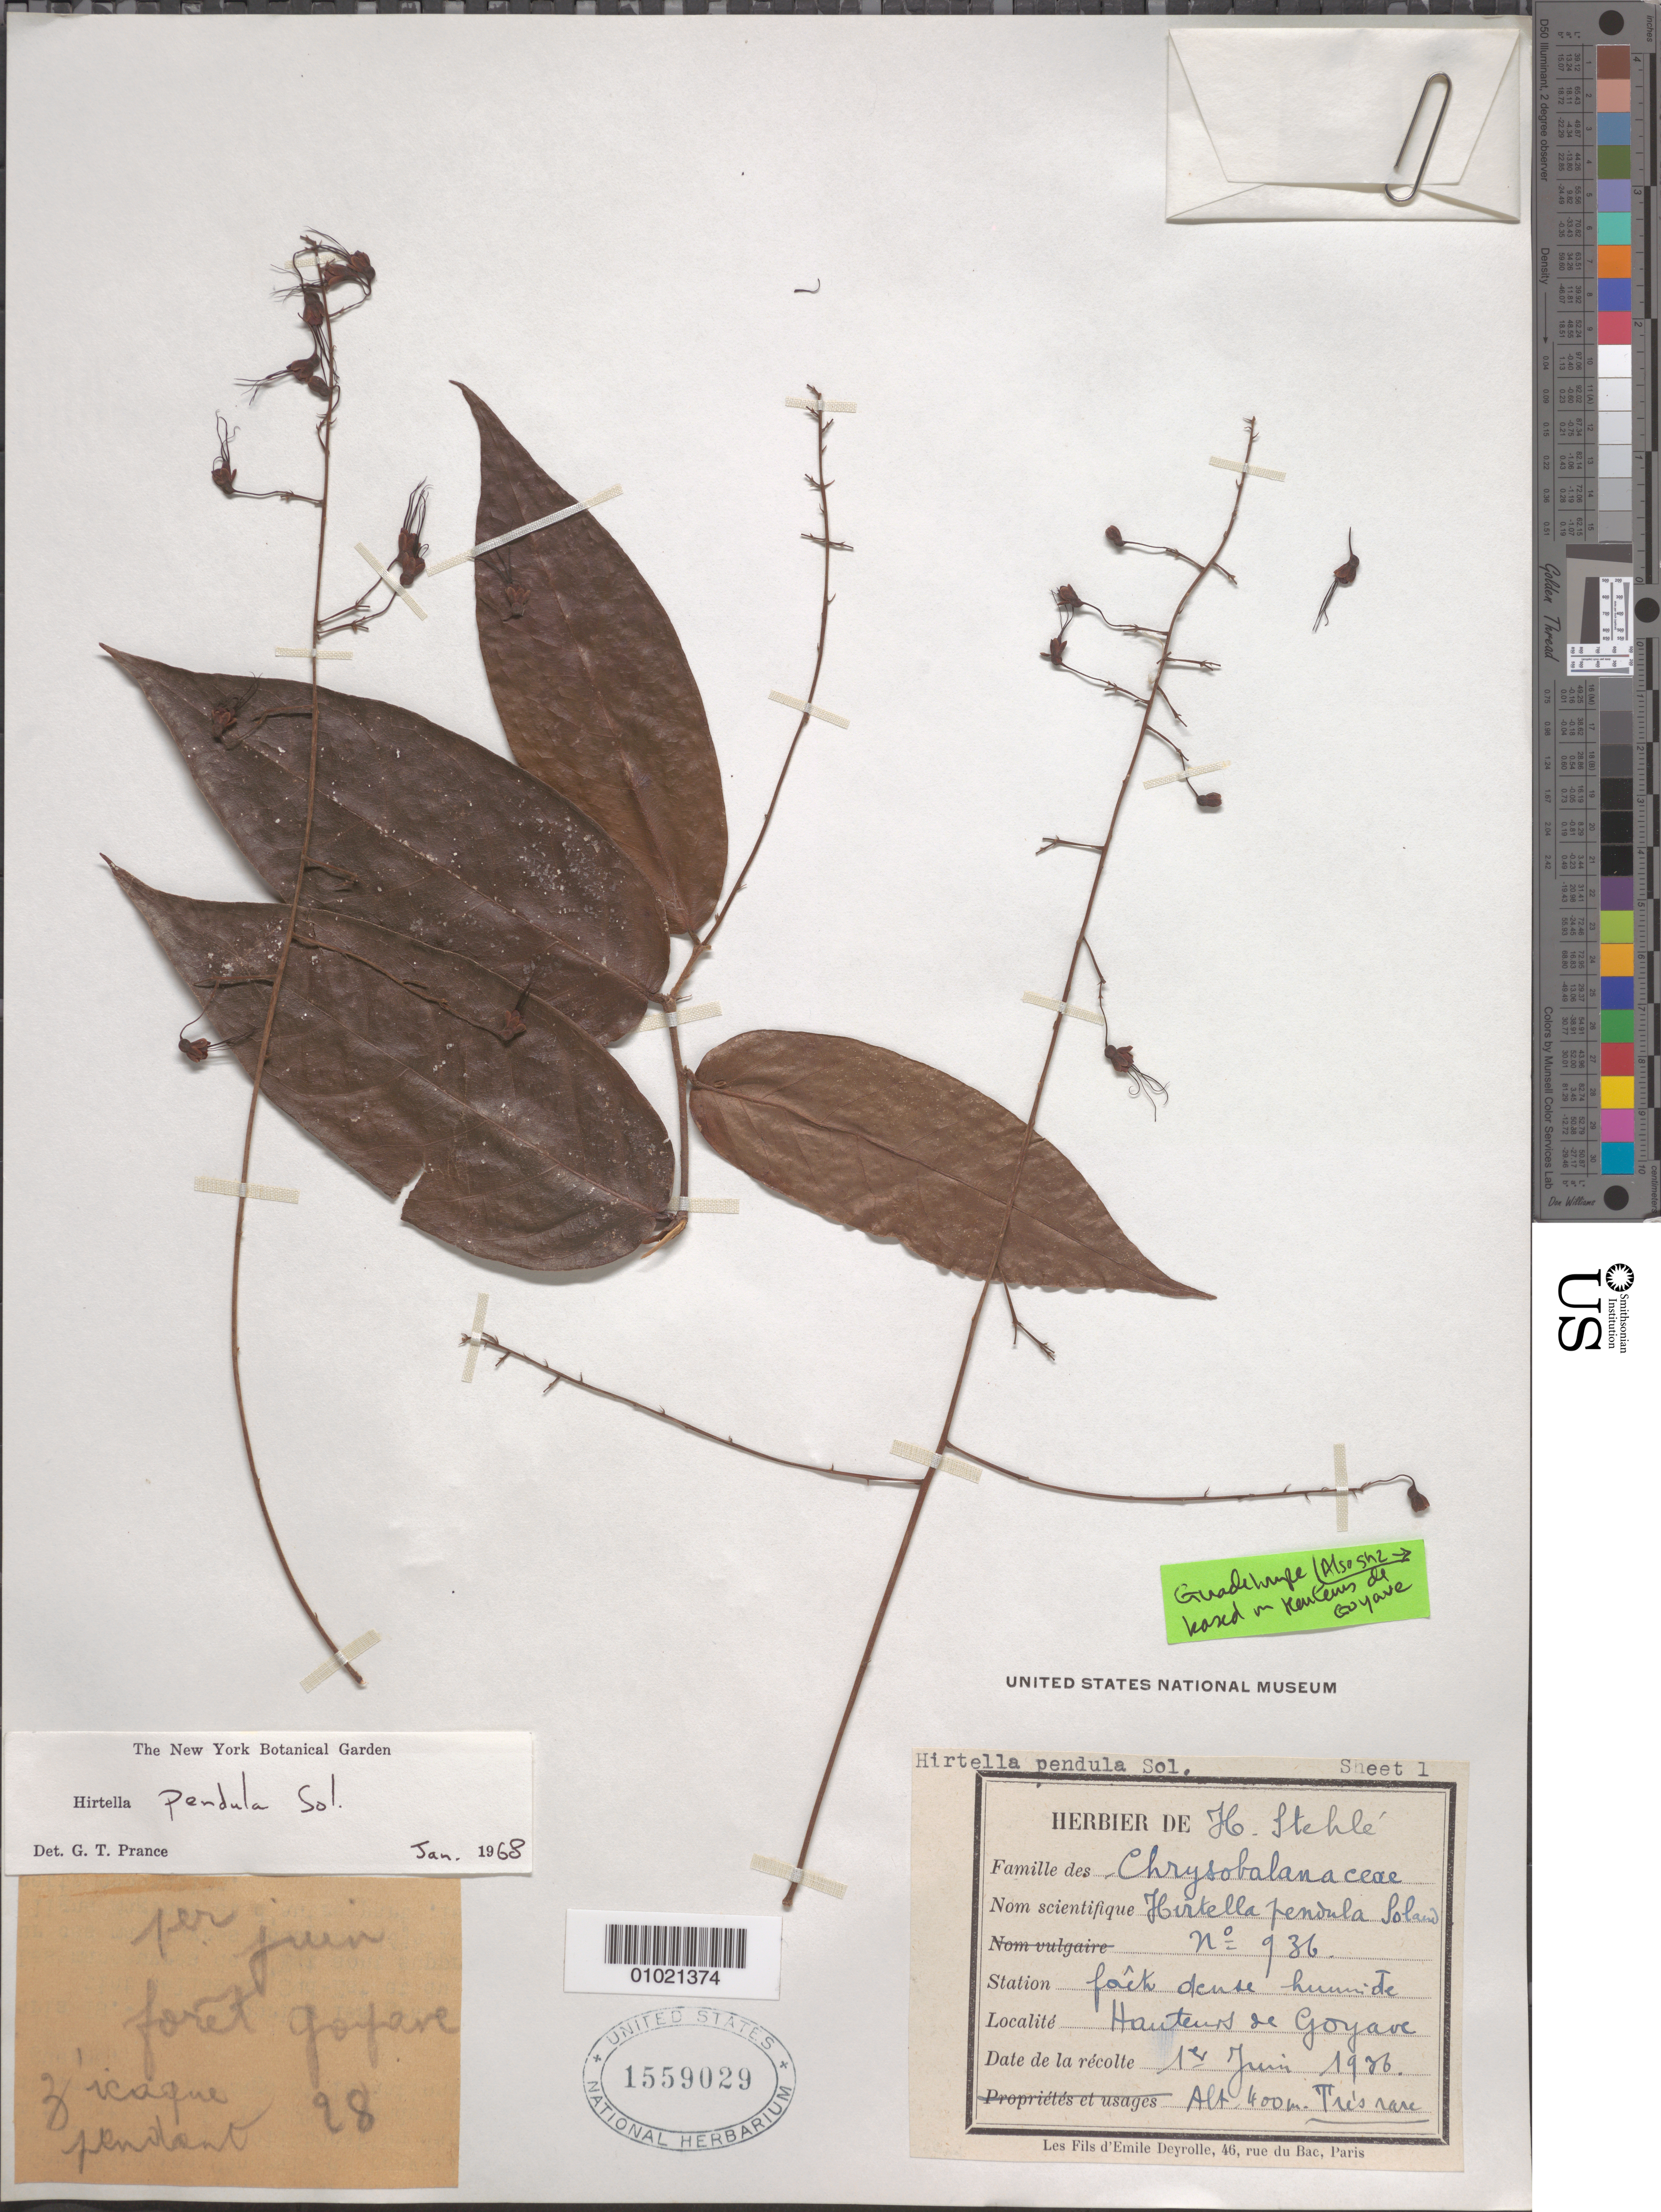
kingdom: Plantae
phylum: Tracheophyta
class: Magnoliopsida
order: Malpighiales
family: Chrysobalanaceae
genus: Hirtella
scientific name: Hirtella pendula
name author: Sol. ex Lam.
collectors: H. Stehlé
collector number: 936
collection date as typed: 01 Jun 1936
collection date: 1936-06-01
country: Guadeloupe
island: Basse Terre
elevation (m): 400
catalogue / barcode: US 1559029